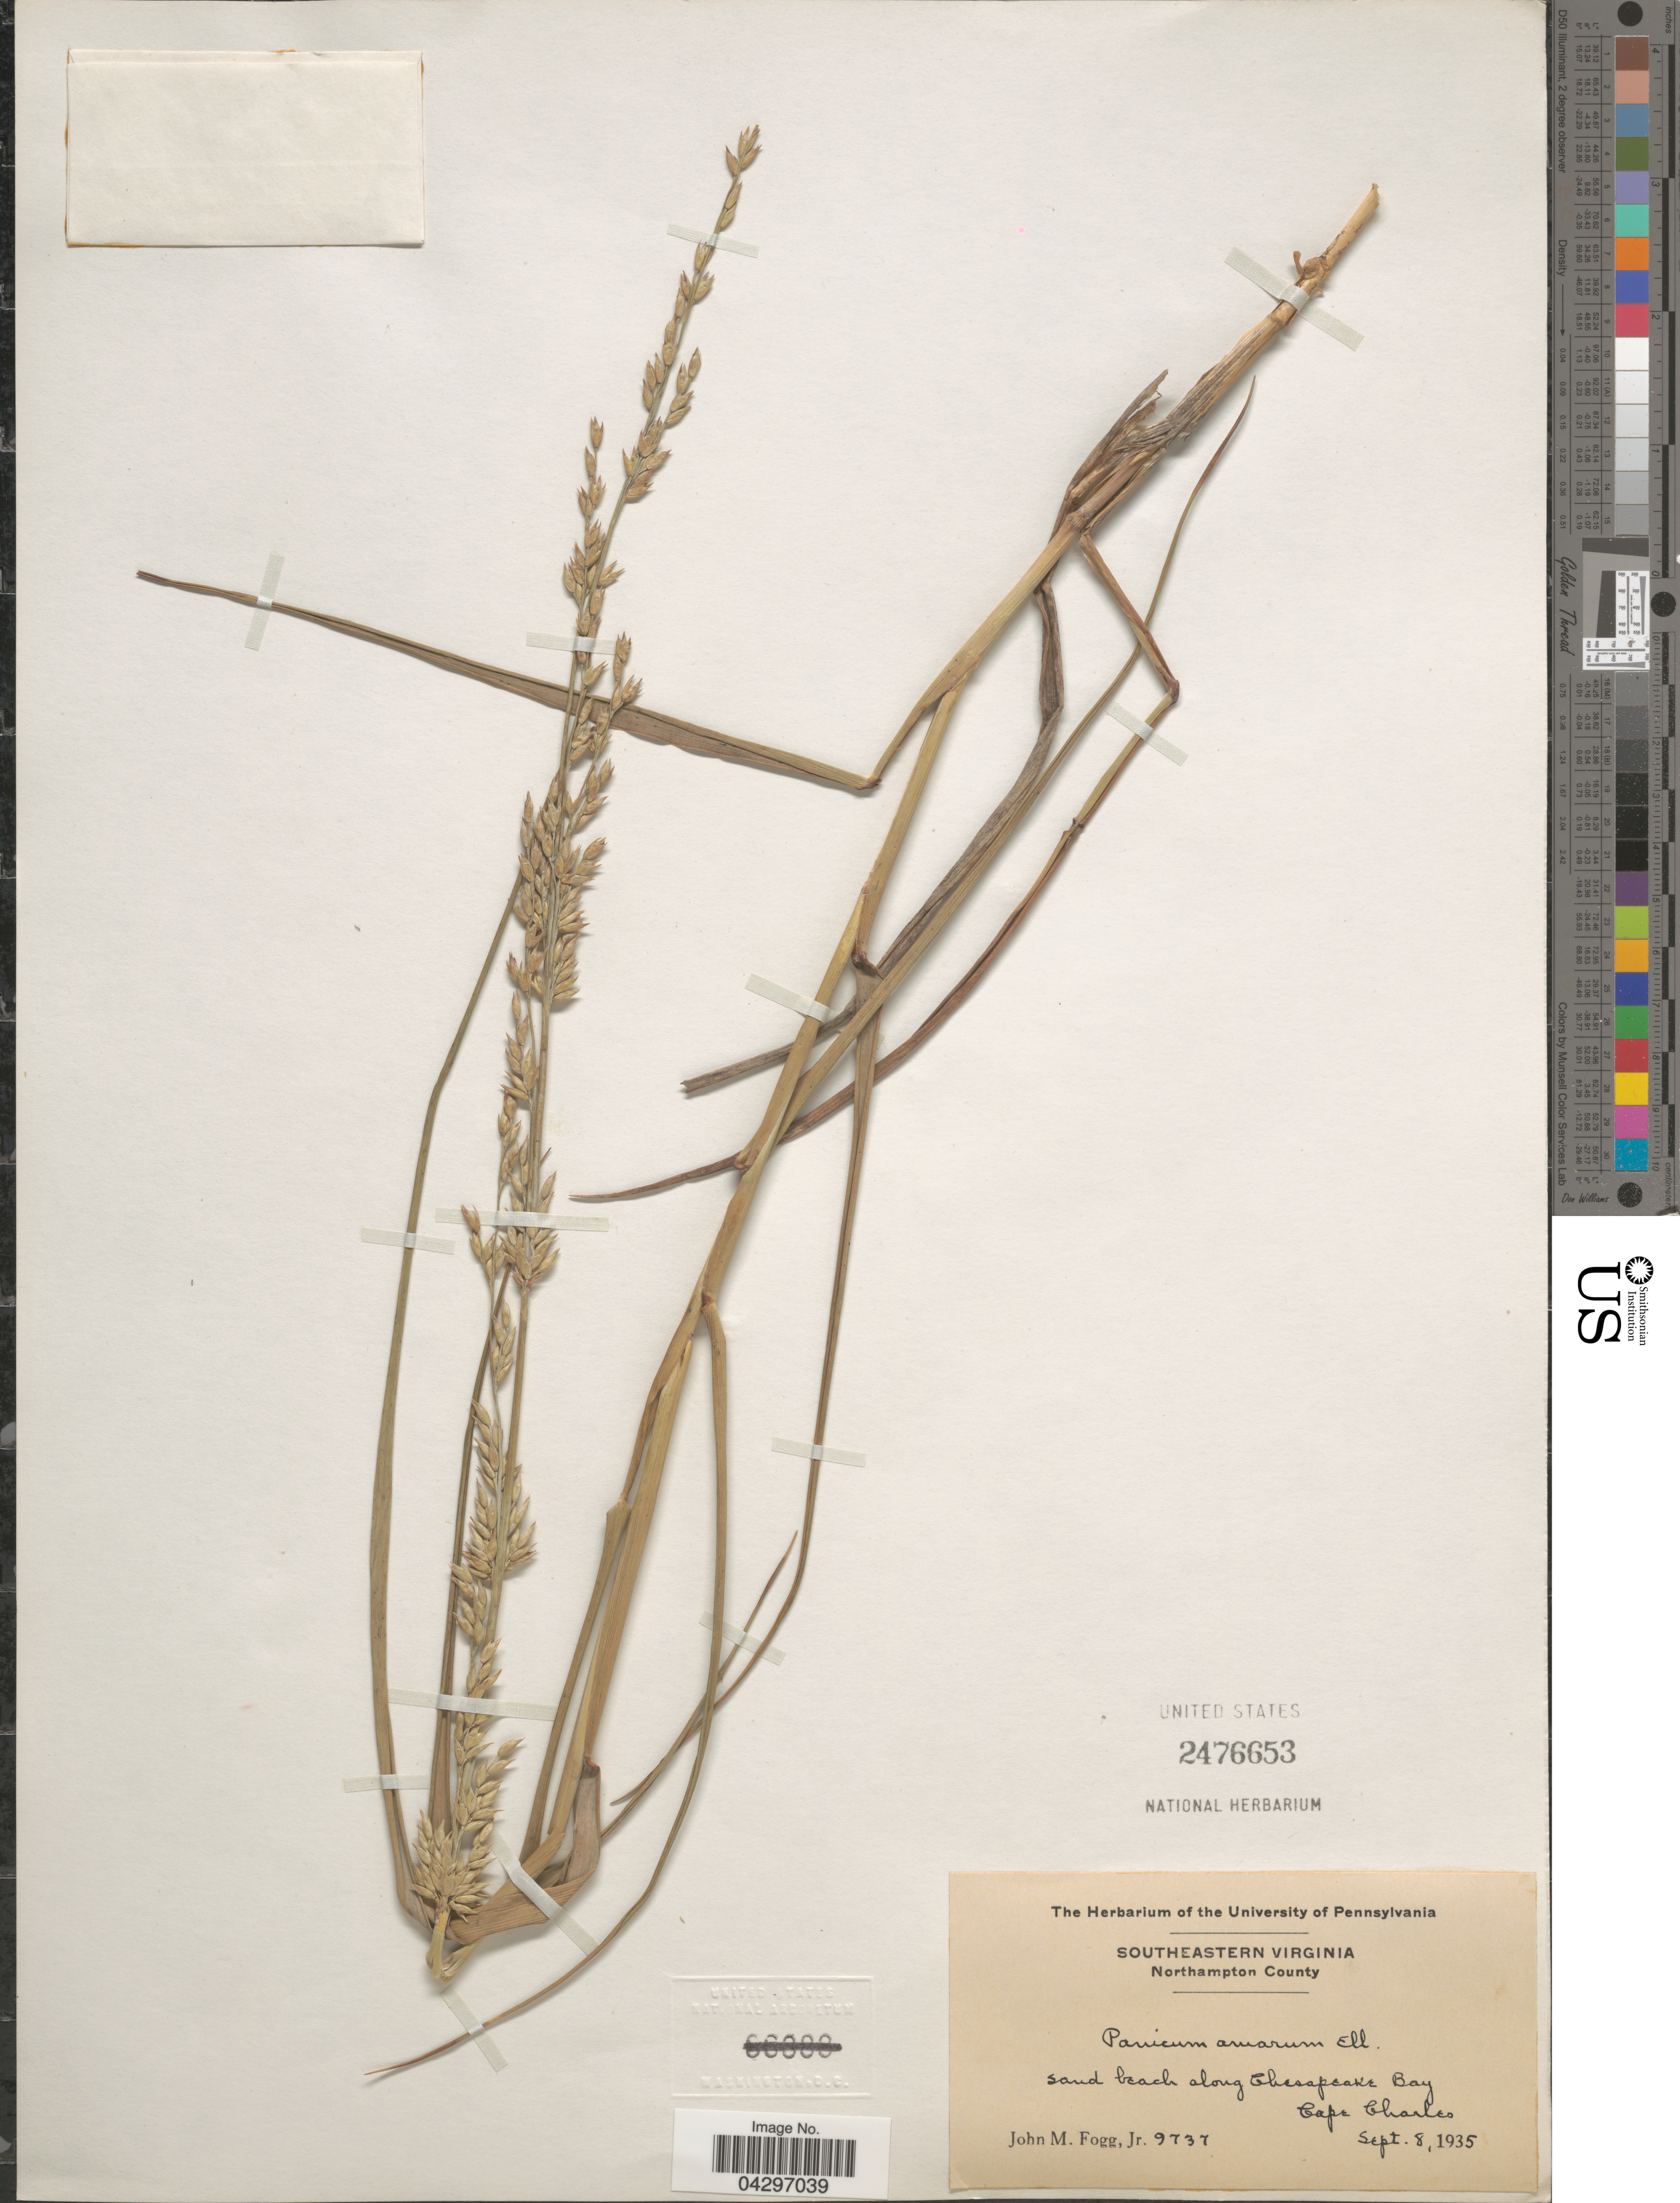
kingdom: Plantae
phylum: Tracheophyta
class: Liliopsida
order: Poales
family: Poaceae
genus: Panicum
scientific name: Panicum amarum var. amarulum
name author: (Hitchc. & Chase) Freckmann & Lelong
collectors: J. Fogg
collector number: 9737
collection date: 1935-09-08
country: United States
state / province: Virginia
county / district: Northampton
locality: Southeastern Virginia. Sand beach along Chesapeake Bay. Cape Charles.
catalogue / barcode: US 2476653